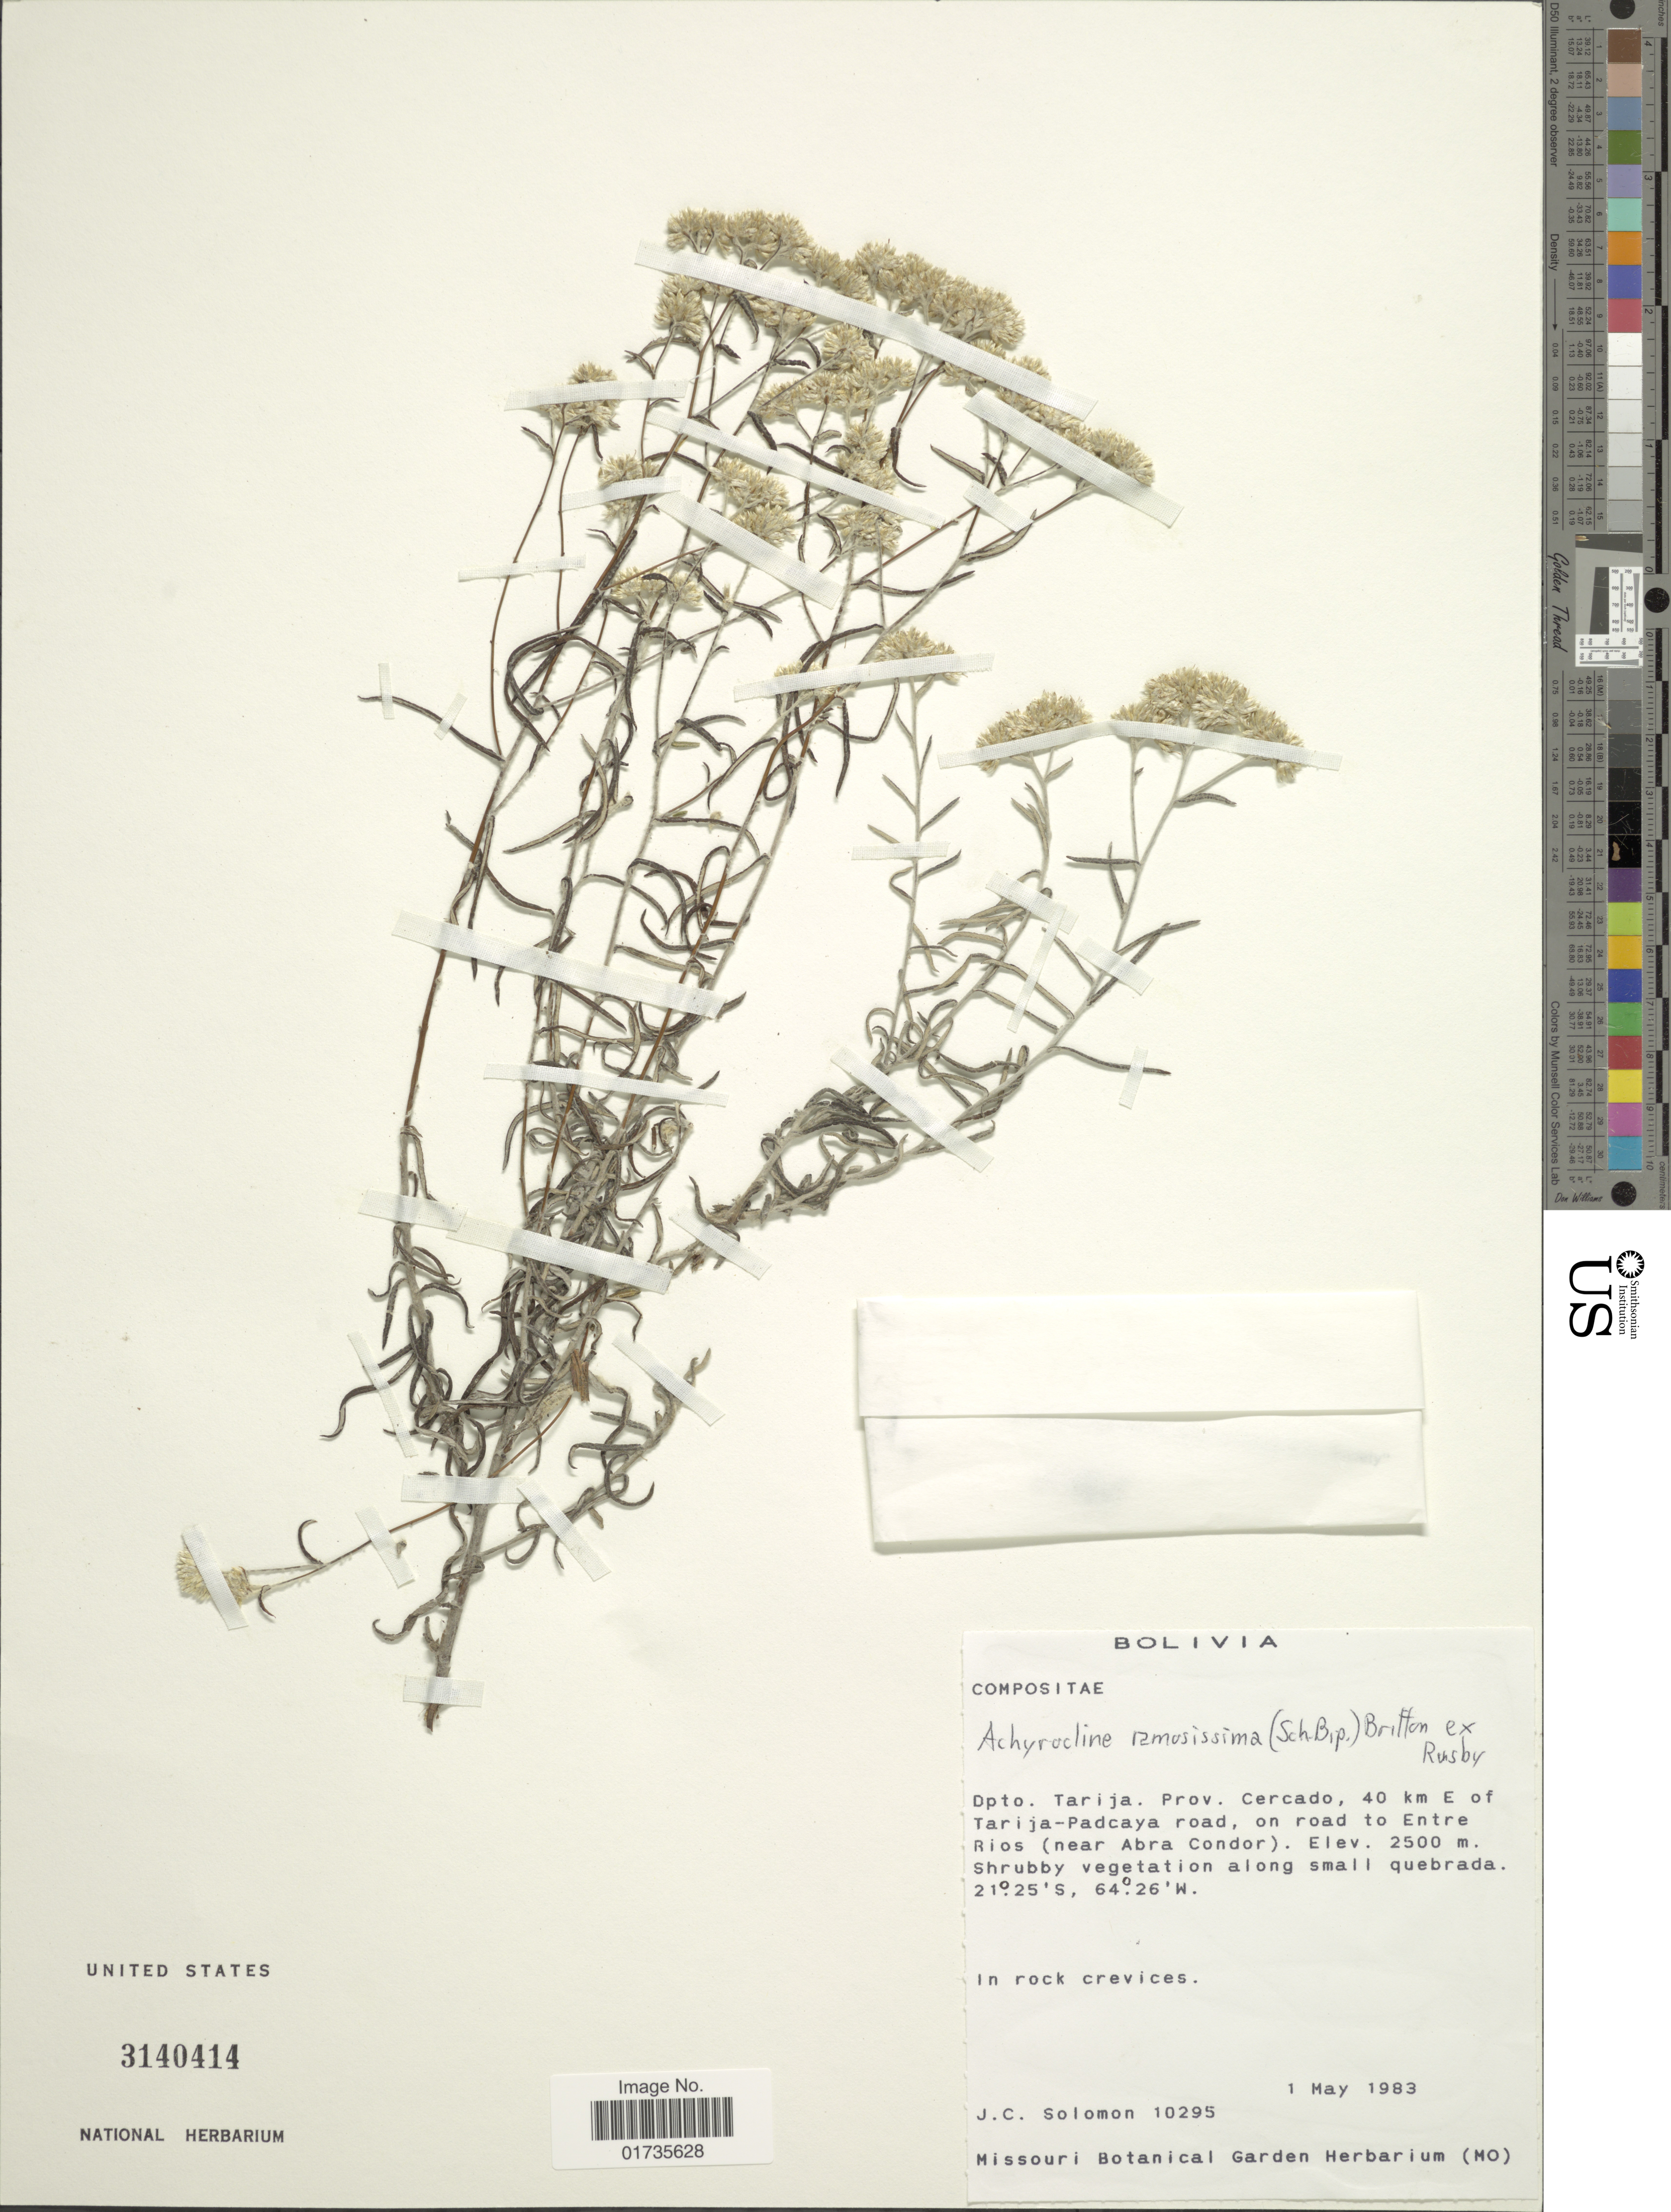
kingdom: Plantae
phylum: Tracheophyta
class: Magnoliopsida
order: Asterales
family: Asteraceae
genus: Achyrocline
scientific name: Achyrocline ramosissima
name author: (Sch. Bip.) Britton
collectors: J. C. Solomon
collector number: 10295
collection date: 1983-05-01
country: Bolivia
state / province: Tarija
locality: Bolivia. Dpto. Tarija. Prov. Cercado, 40 km E of Tarija-Padcaya road, on road to Entre Rios (near Abra Condor)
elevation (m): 2500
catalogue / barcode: US 3140414